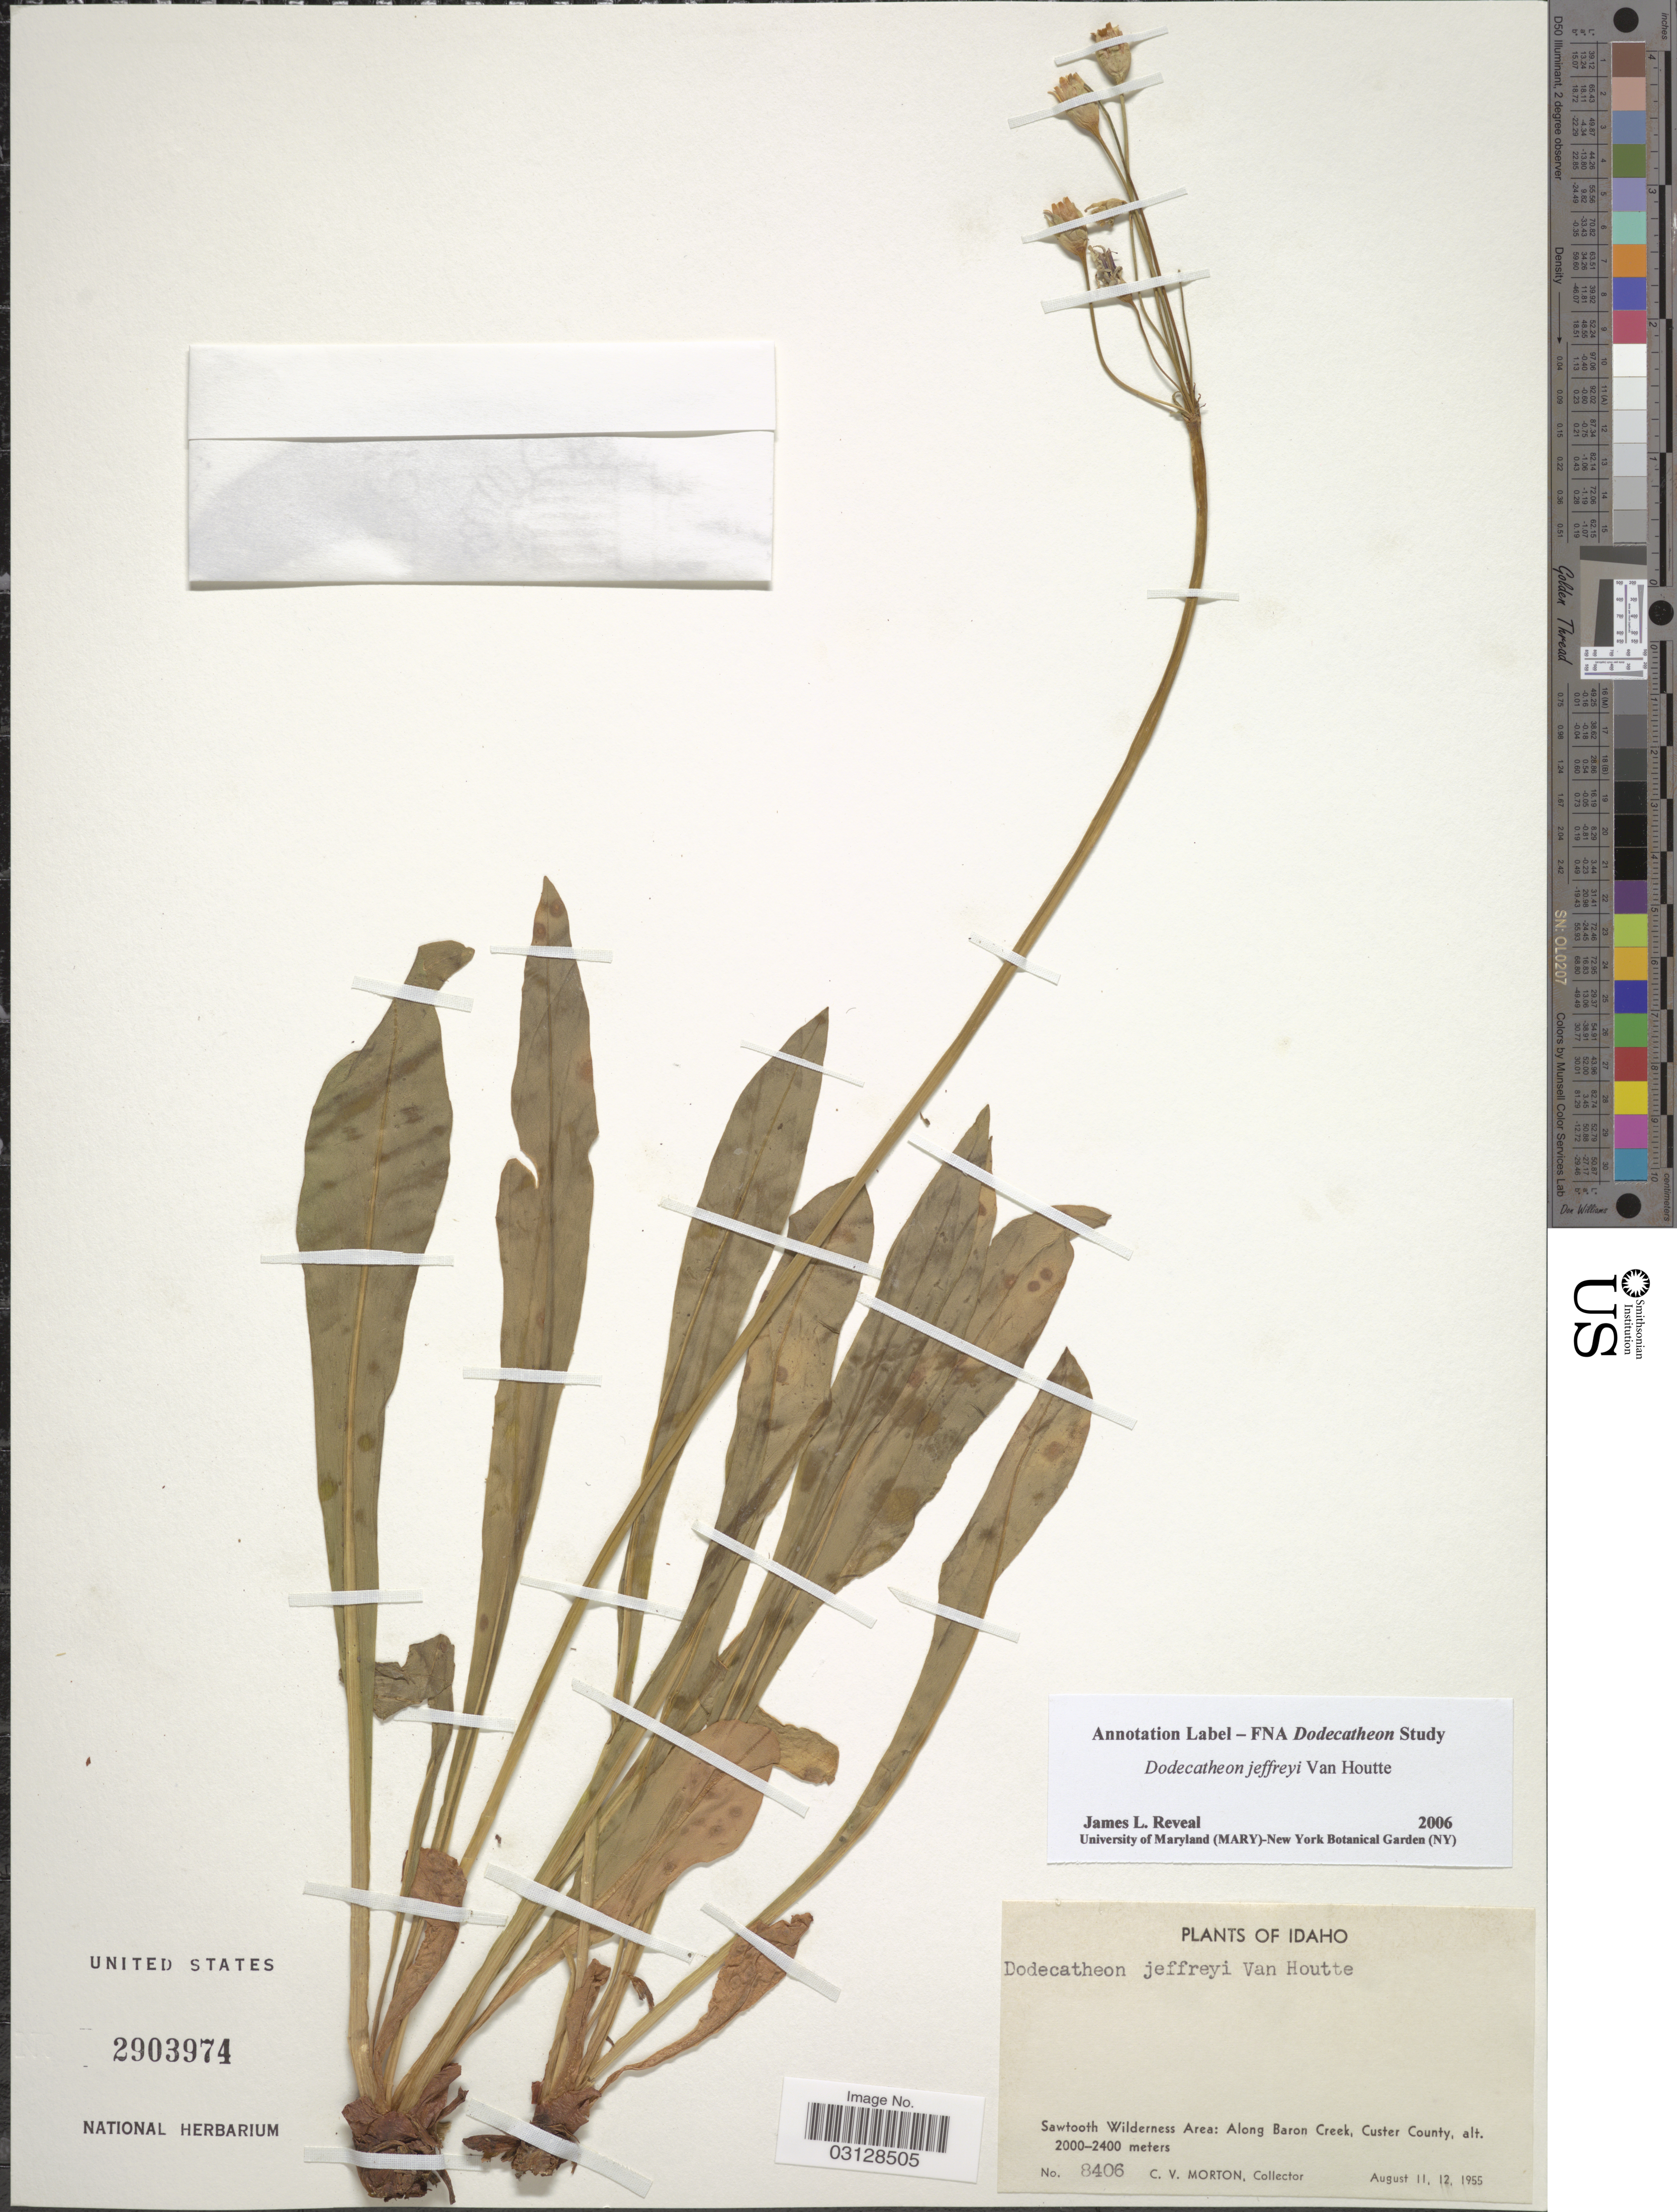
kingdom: Plantae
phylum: Tracheophyta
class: Magnoliopsida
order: Ericales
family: Primulaceae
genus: Dodecatheon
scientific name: Dodecatheon jeffreyi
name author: Van Houtte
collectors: C. V. Morton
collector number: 8406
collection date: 1955-08-11/1955-08-12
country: United States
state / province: Idaho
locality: Sawtooth Wilderness Area: Along Baron Creek, Custer County.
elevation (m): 2000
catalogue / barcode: US 2903974